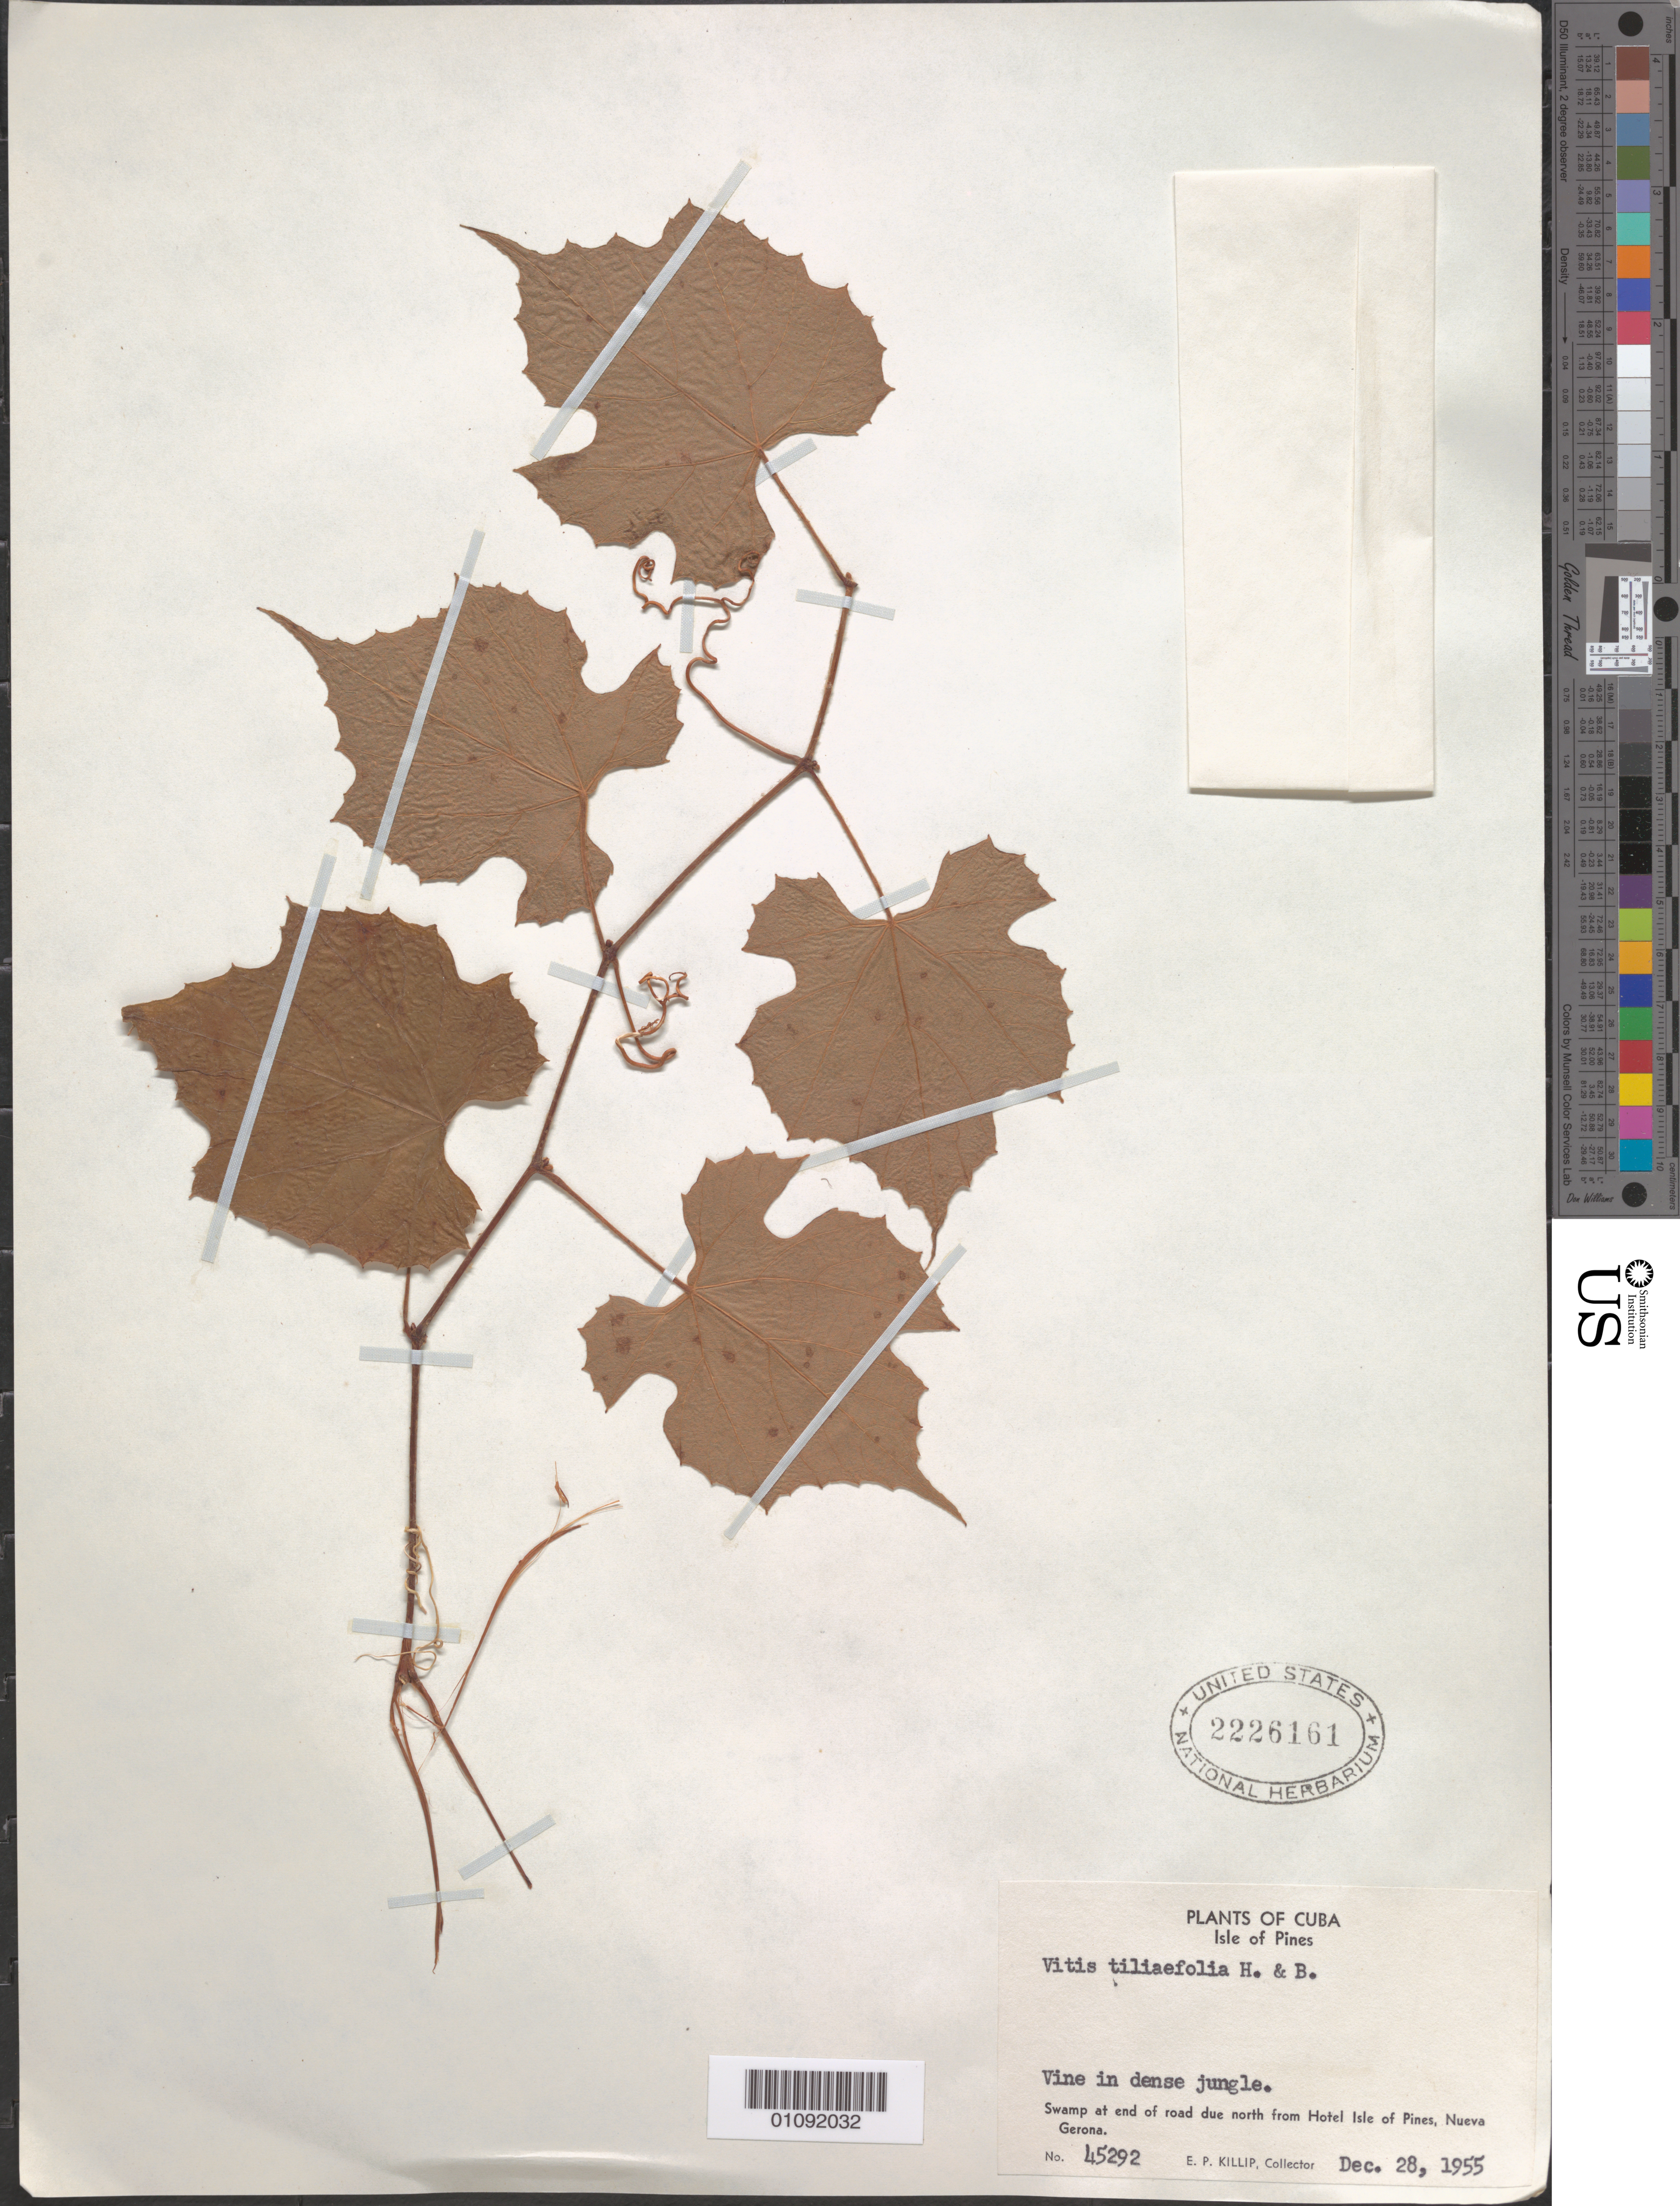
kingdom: Plantae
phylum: Tracheophyta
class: Magnoliopsida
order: Vitales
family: Vitaceae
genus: Vitis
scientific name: Vitis tiliifolia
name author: Humb. & Bonpl. ex Schult.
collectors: E. P. Killip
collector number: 45292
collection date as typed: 28 Dec 1955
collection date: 1955-12-28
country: Cuba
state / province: Isla de La Juventud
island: Isla de la Juventud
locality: Swamp at end of road due N from Hotel Isle of Pines, Nueva Gerona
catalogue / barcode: US 2226161